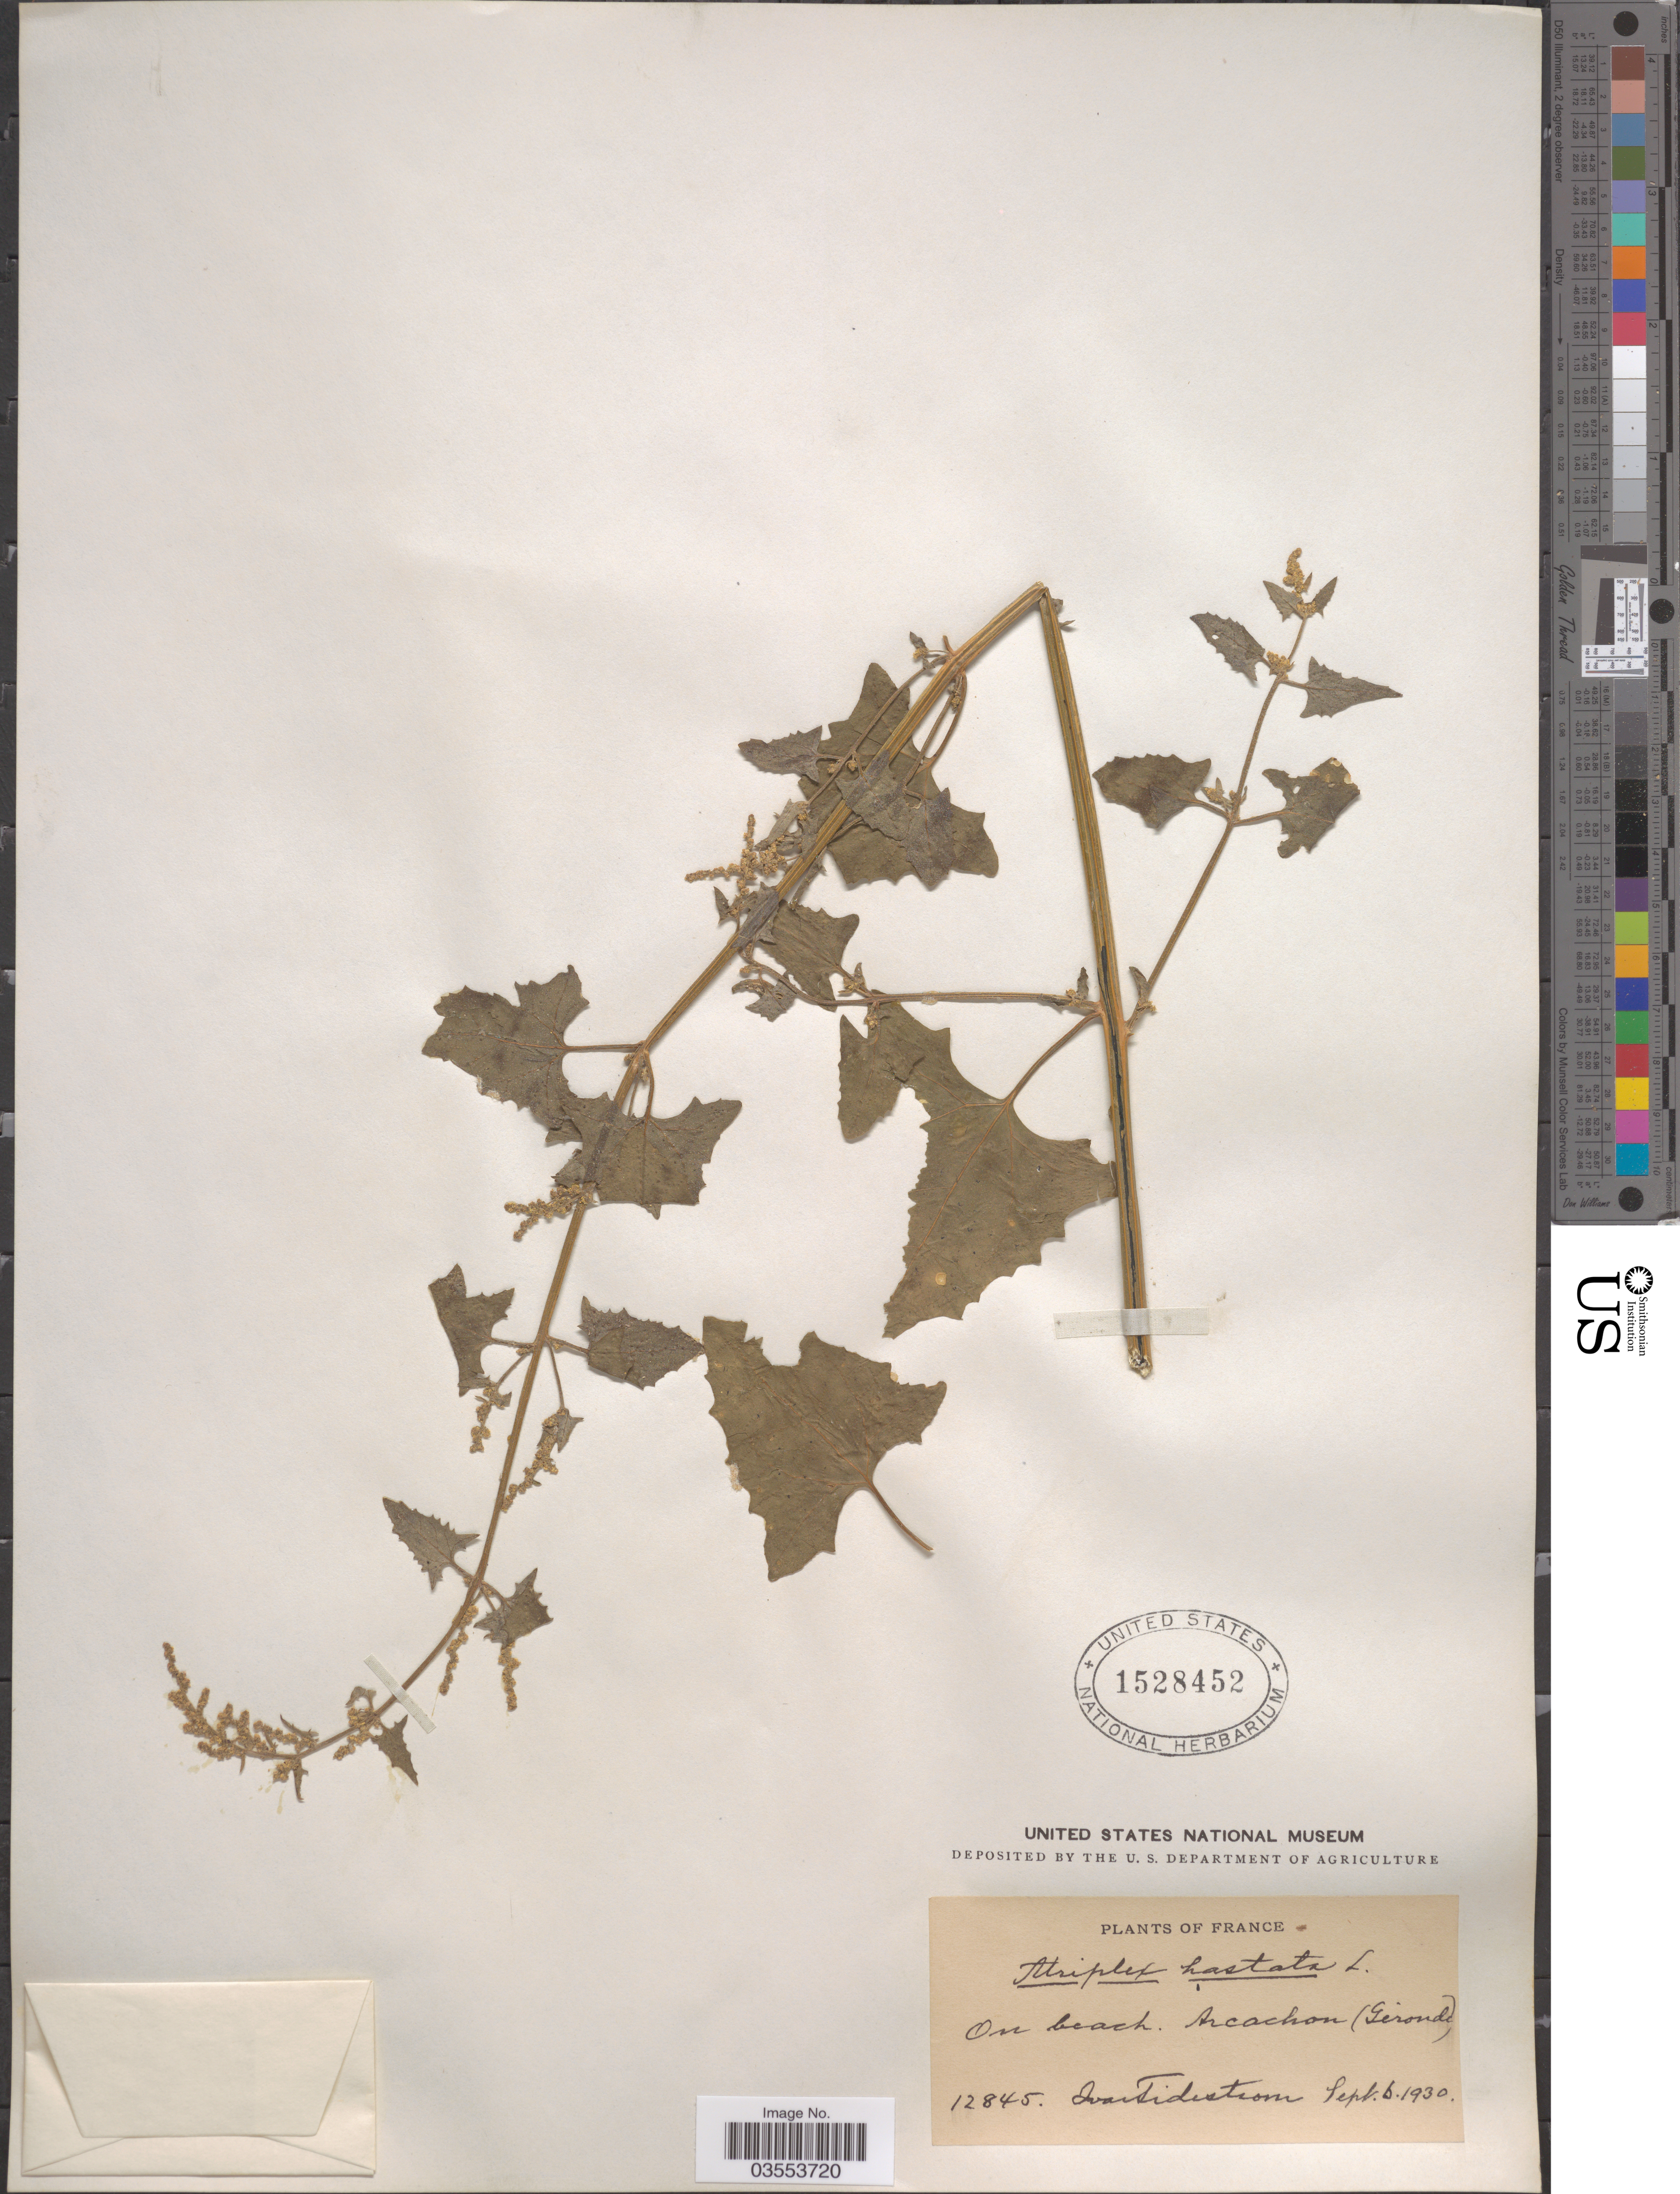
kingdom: Plantae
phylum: Tracheophyta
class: Magnoliopsida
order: Caryophyllales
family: Amaranthaceae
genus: Atriplex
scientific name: Atriplex hastata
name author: L.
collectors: I. F. Tidestrom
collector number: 12845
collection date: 1930-09-06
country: France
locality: Arcachon (Gironde).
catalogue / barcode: US 1528452